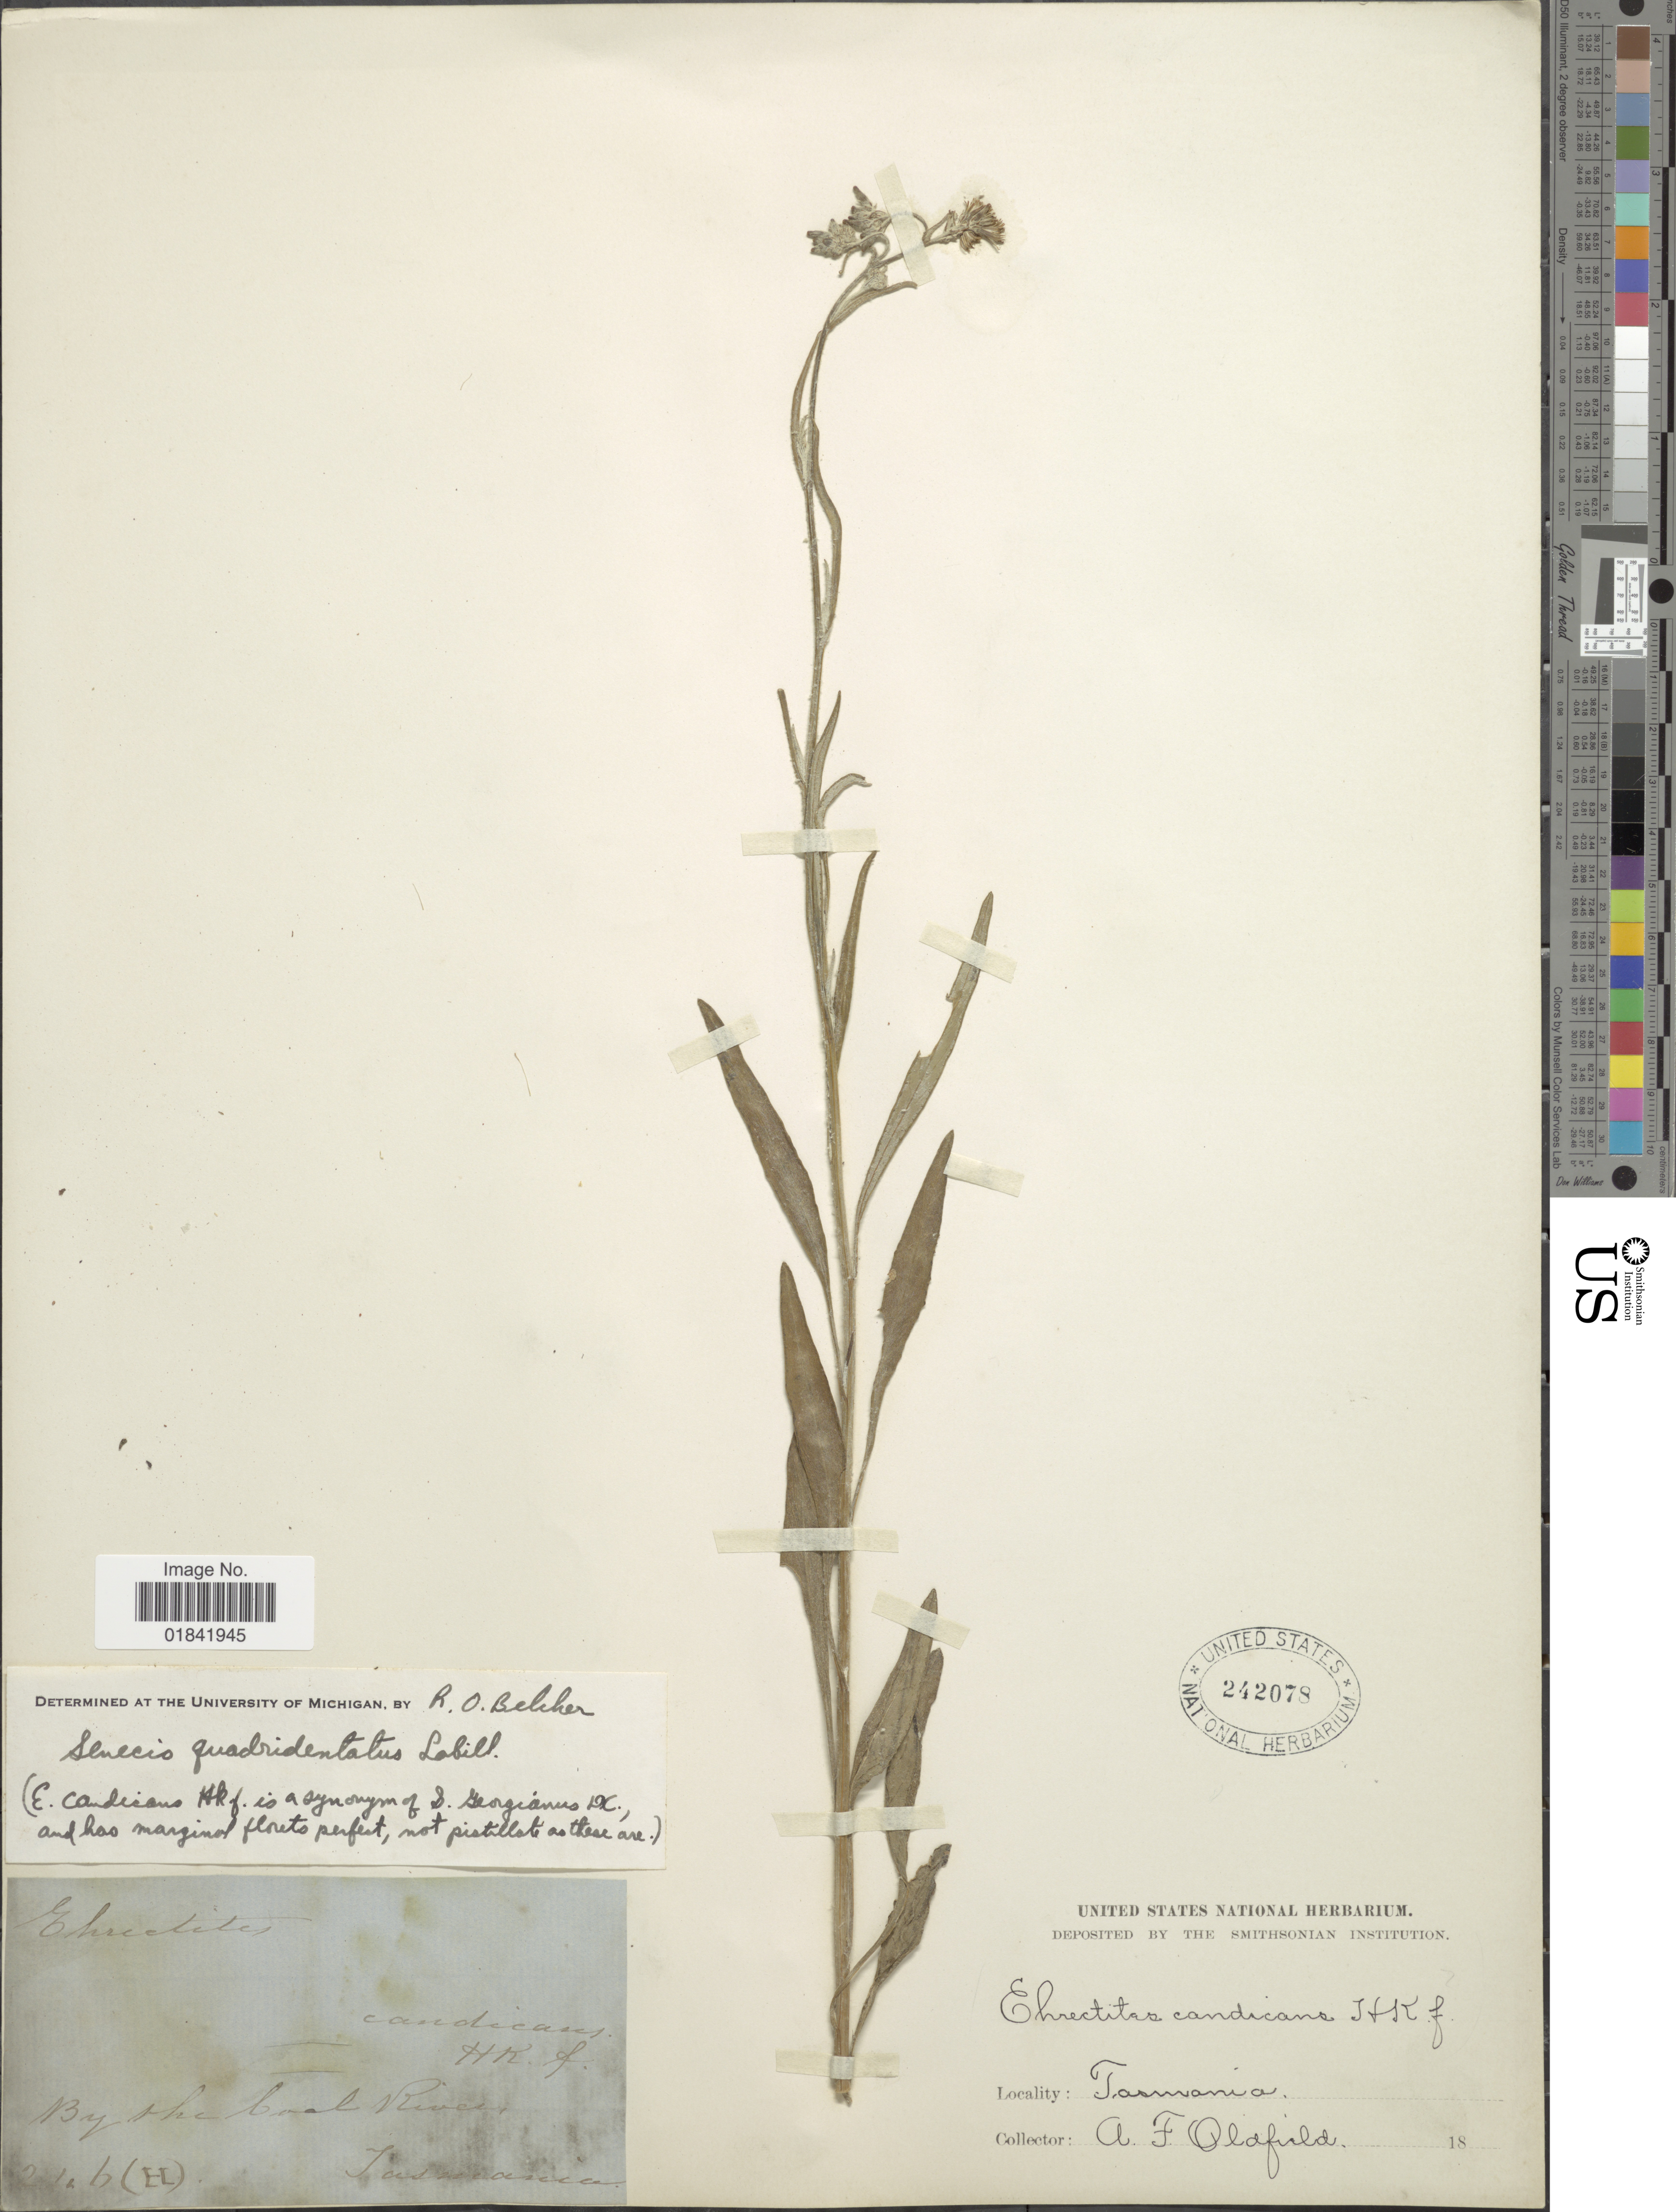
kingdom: Plantae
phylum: Tracheophyta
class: Magnoliopsida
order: Asterales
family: Asteraceae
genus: Senecio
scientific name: Senecio quadridentatus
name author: Labill.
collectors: A. Oldfield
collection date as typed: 18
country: Australia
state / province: Tasmania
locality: By the Coal River, Tasmania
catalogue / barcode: US 242078